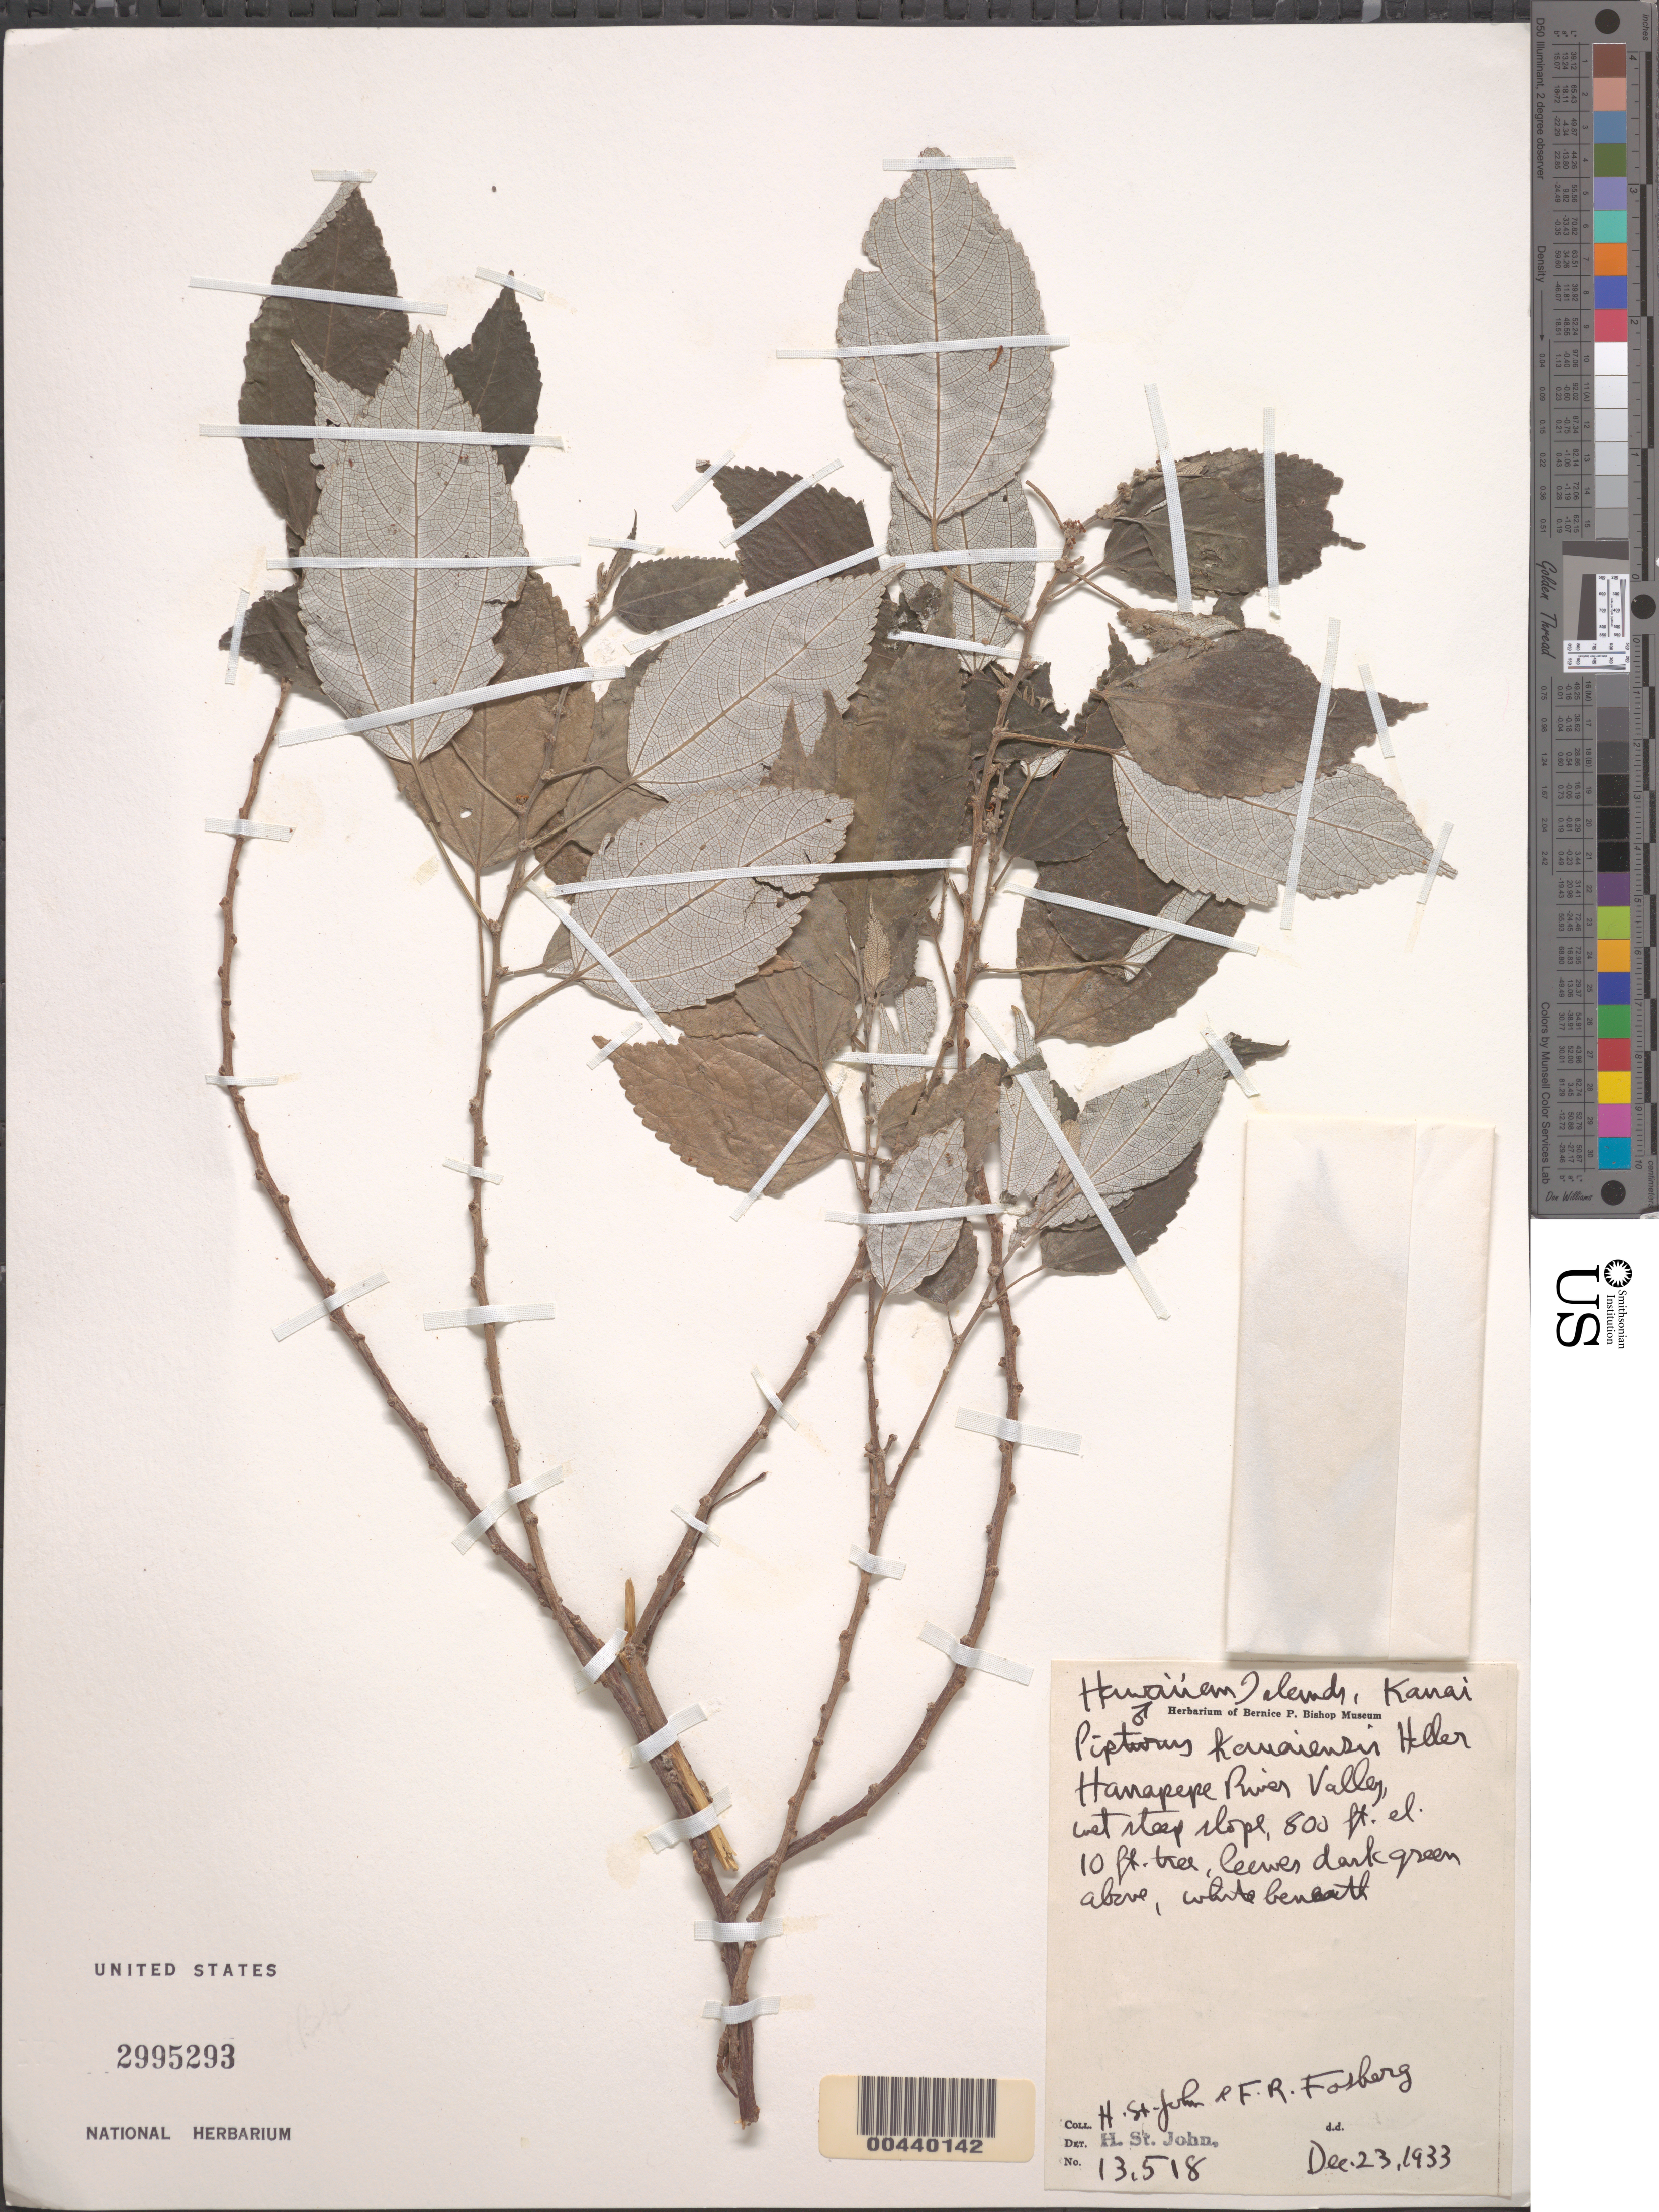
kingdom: Plantae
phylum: Tracheophyta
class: Magnoliopsida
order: Rosales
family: Urticaceae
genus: Pipturus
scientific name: Pipturus kauaiensis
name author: A. Heller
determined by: St. John, H.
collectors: H. St. John & F. R. Fosberg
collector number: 13518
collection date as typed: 23 Dec 1933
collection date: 1933-12-23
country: United States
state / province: Hawaii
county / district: Kauai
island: Kaua'i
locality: Hanapepe River Valley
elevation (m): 244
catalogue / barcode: US 2995293